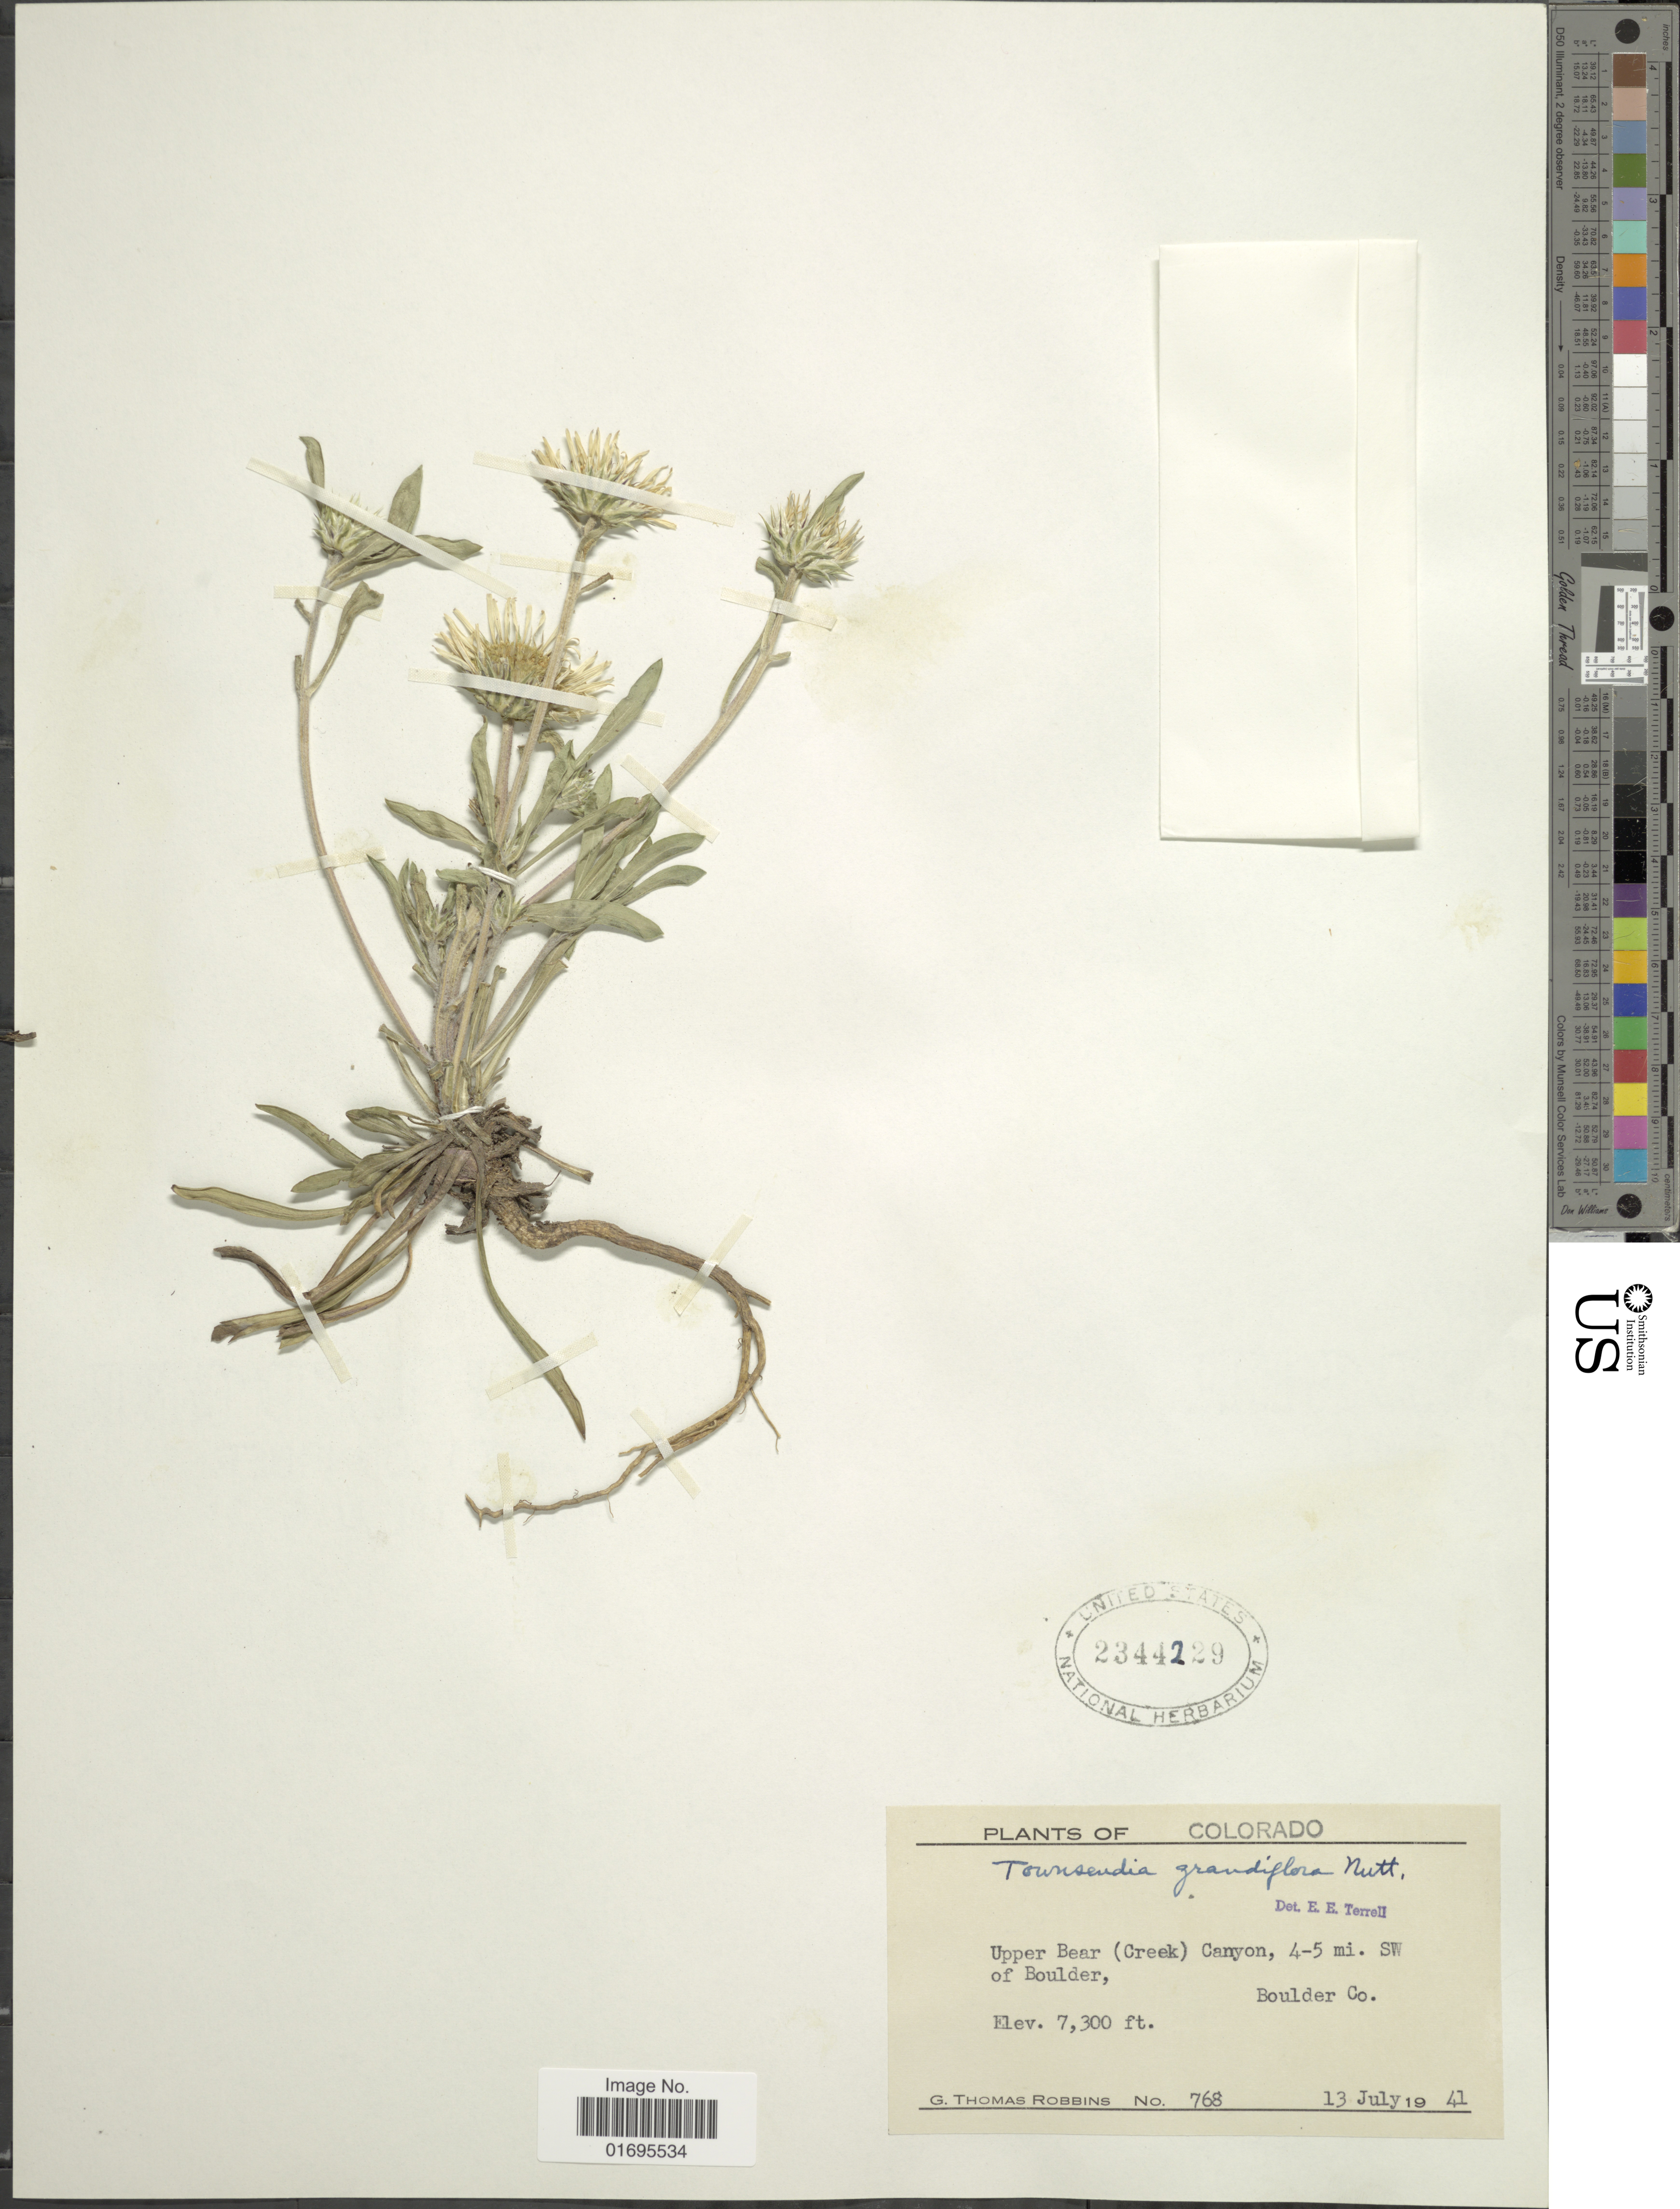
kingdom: Plantae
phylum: Tracheophyta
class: Magnoliopsida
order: Asterales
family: Asteraceae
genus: Townsendia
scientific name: Townsendia grandiflora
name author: Nutt.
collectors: G. T. Robbins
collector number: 768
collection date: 1941-07-13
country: United States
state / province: Colorado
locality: Upper Bear (Creek) Canyon, 4-5 mi. SW of Boulder, Boulder Co.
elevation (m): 2225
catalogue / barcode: US 2344229